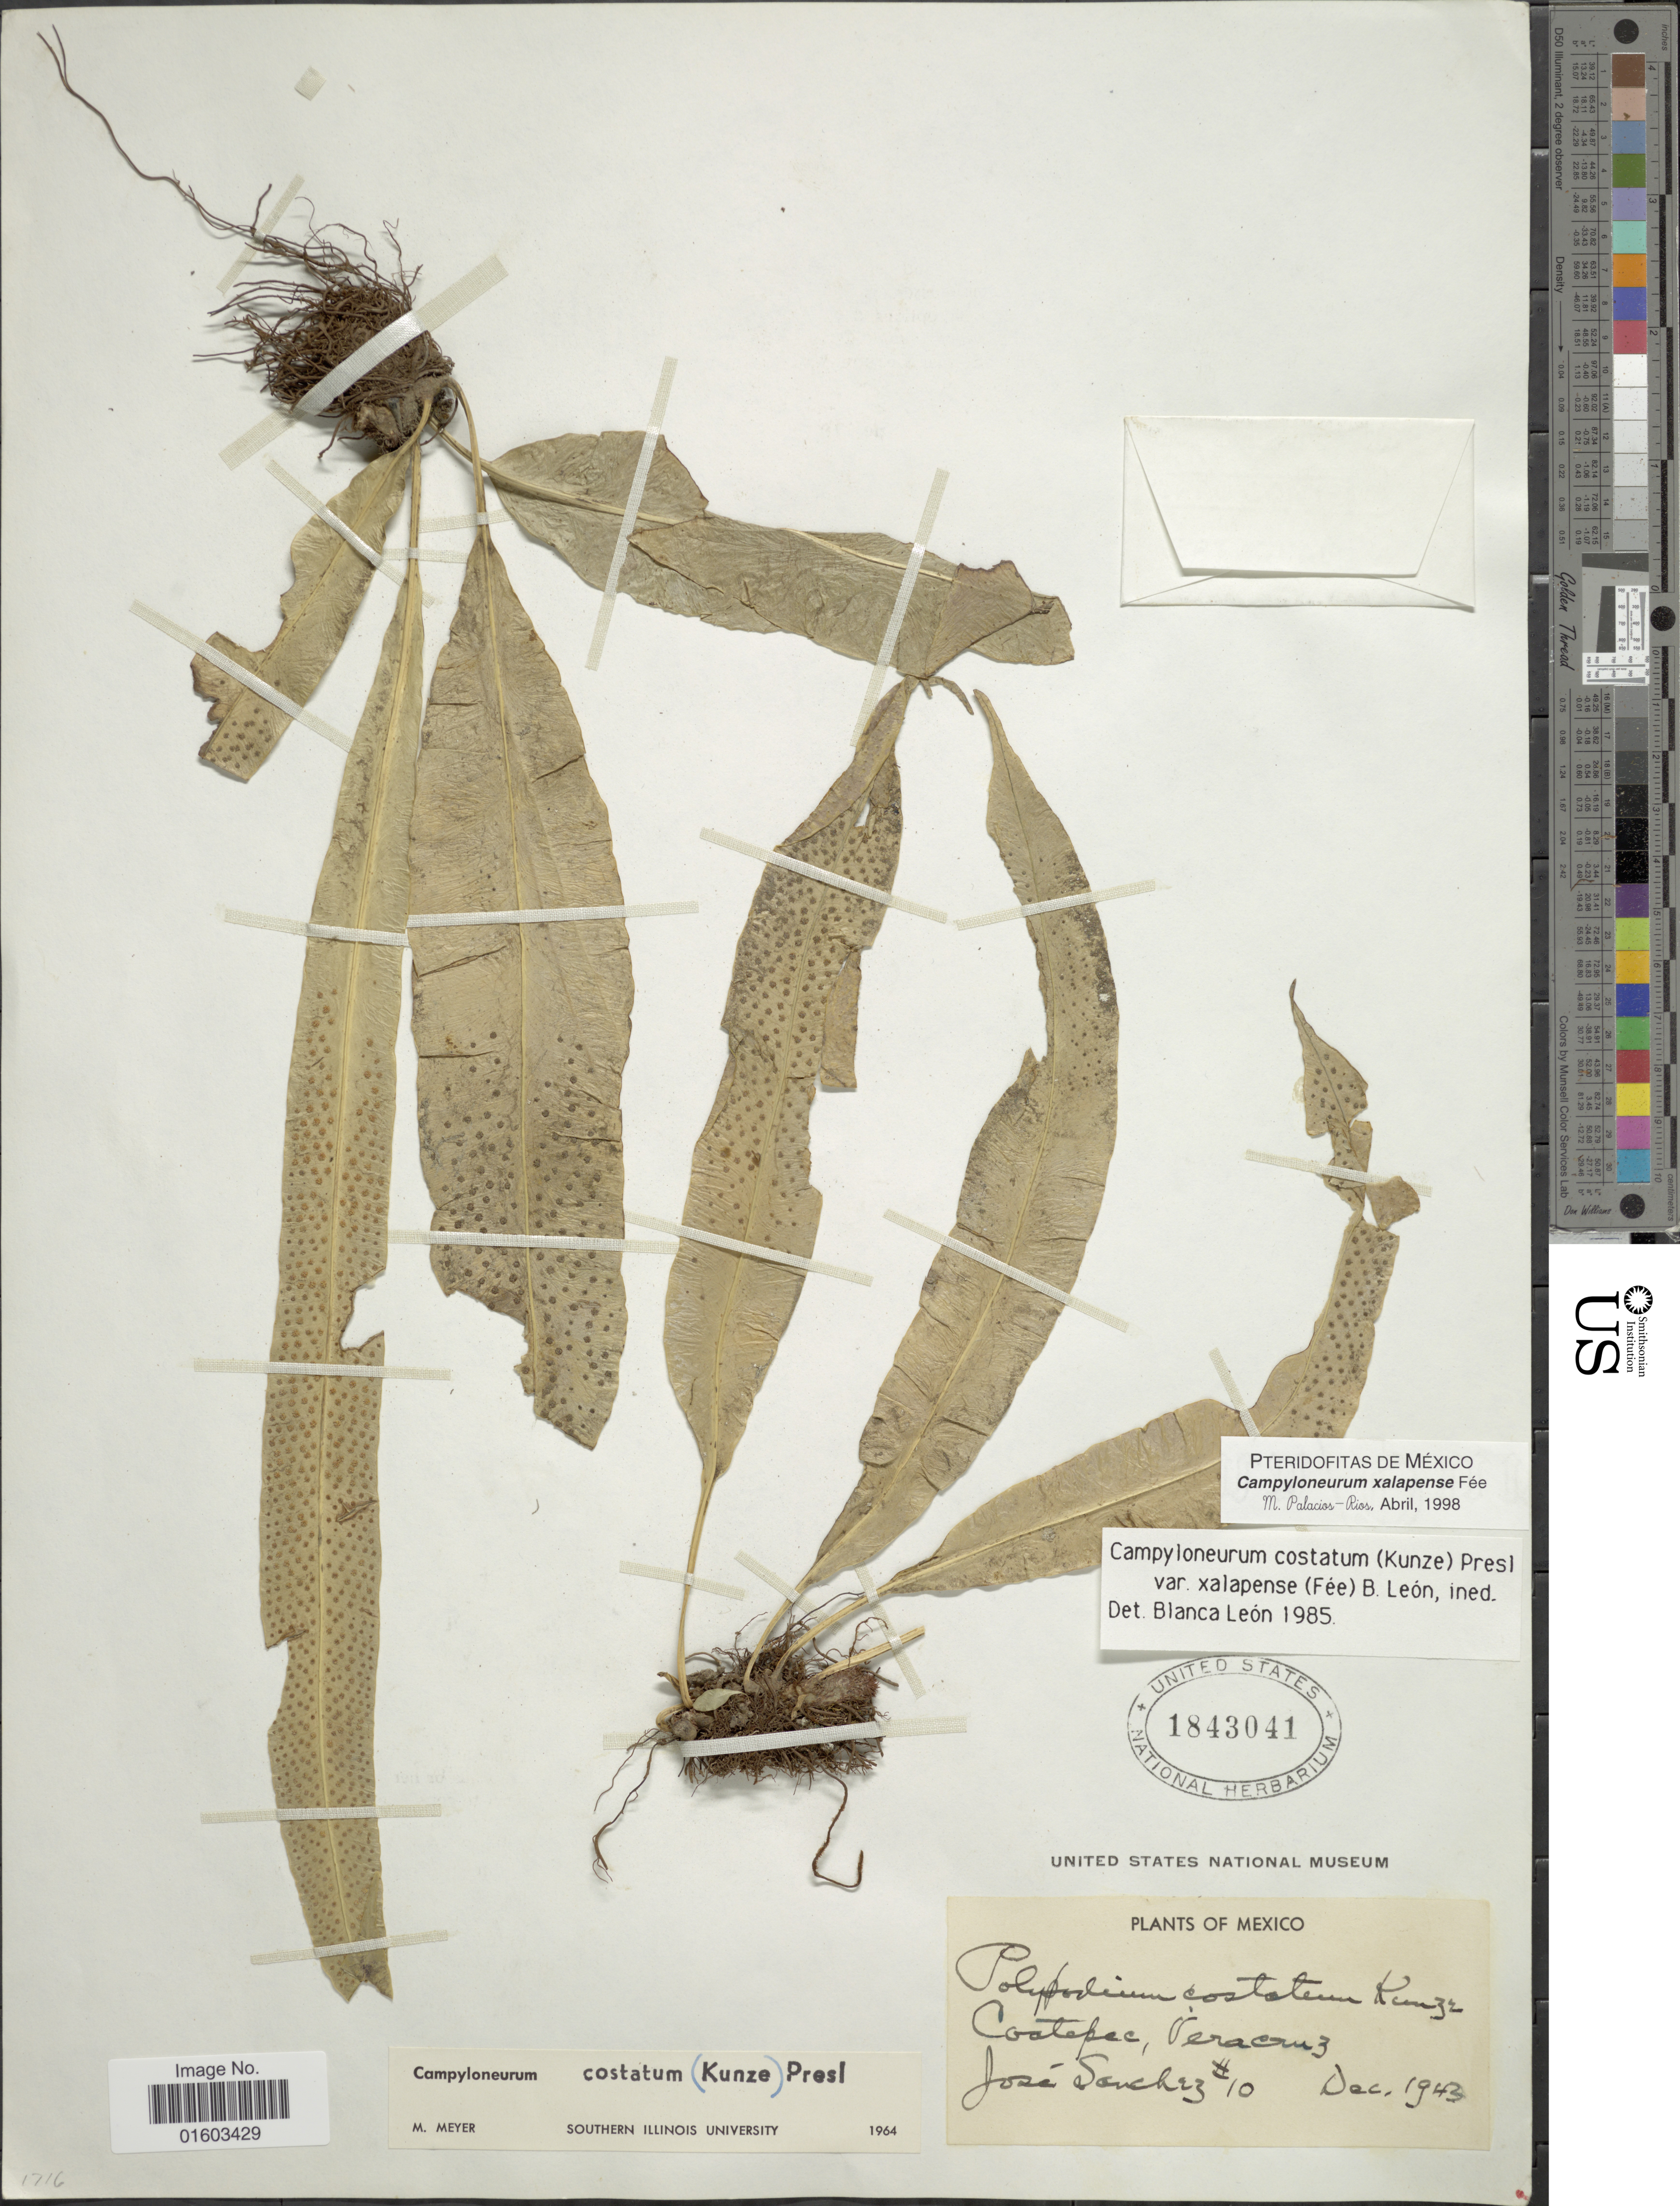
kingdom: Plantae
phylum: Tracheophyta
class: Polypodiopsida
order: Polypodiales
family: Polypodiaceae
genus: Campyloneurum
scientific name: Campyloneurum xalapense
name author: Fée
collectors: J. Sánchez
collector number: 10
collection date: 1943-12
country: Mexico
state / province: Veracruz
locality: Ciatepec, Veracruz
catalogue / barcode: US 1843041